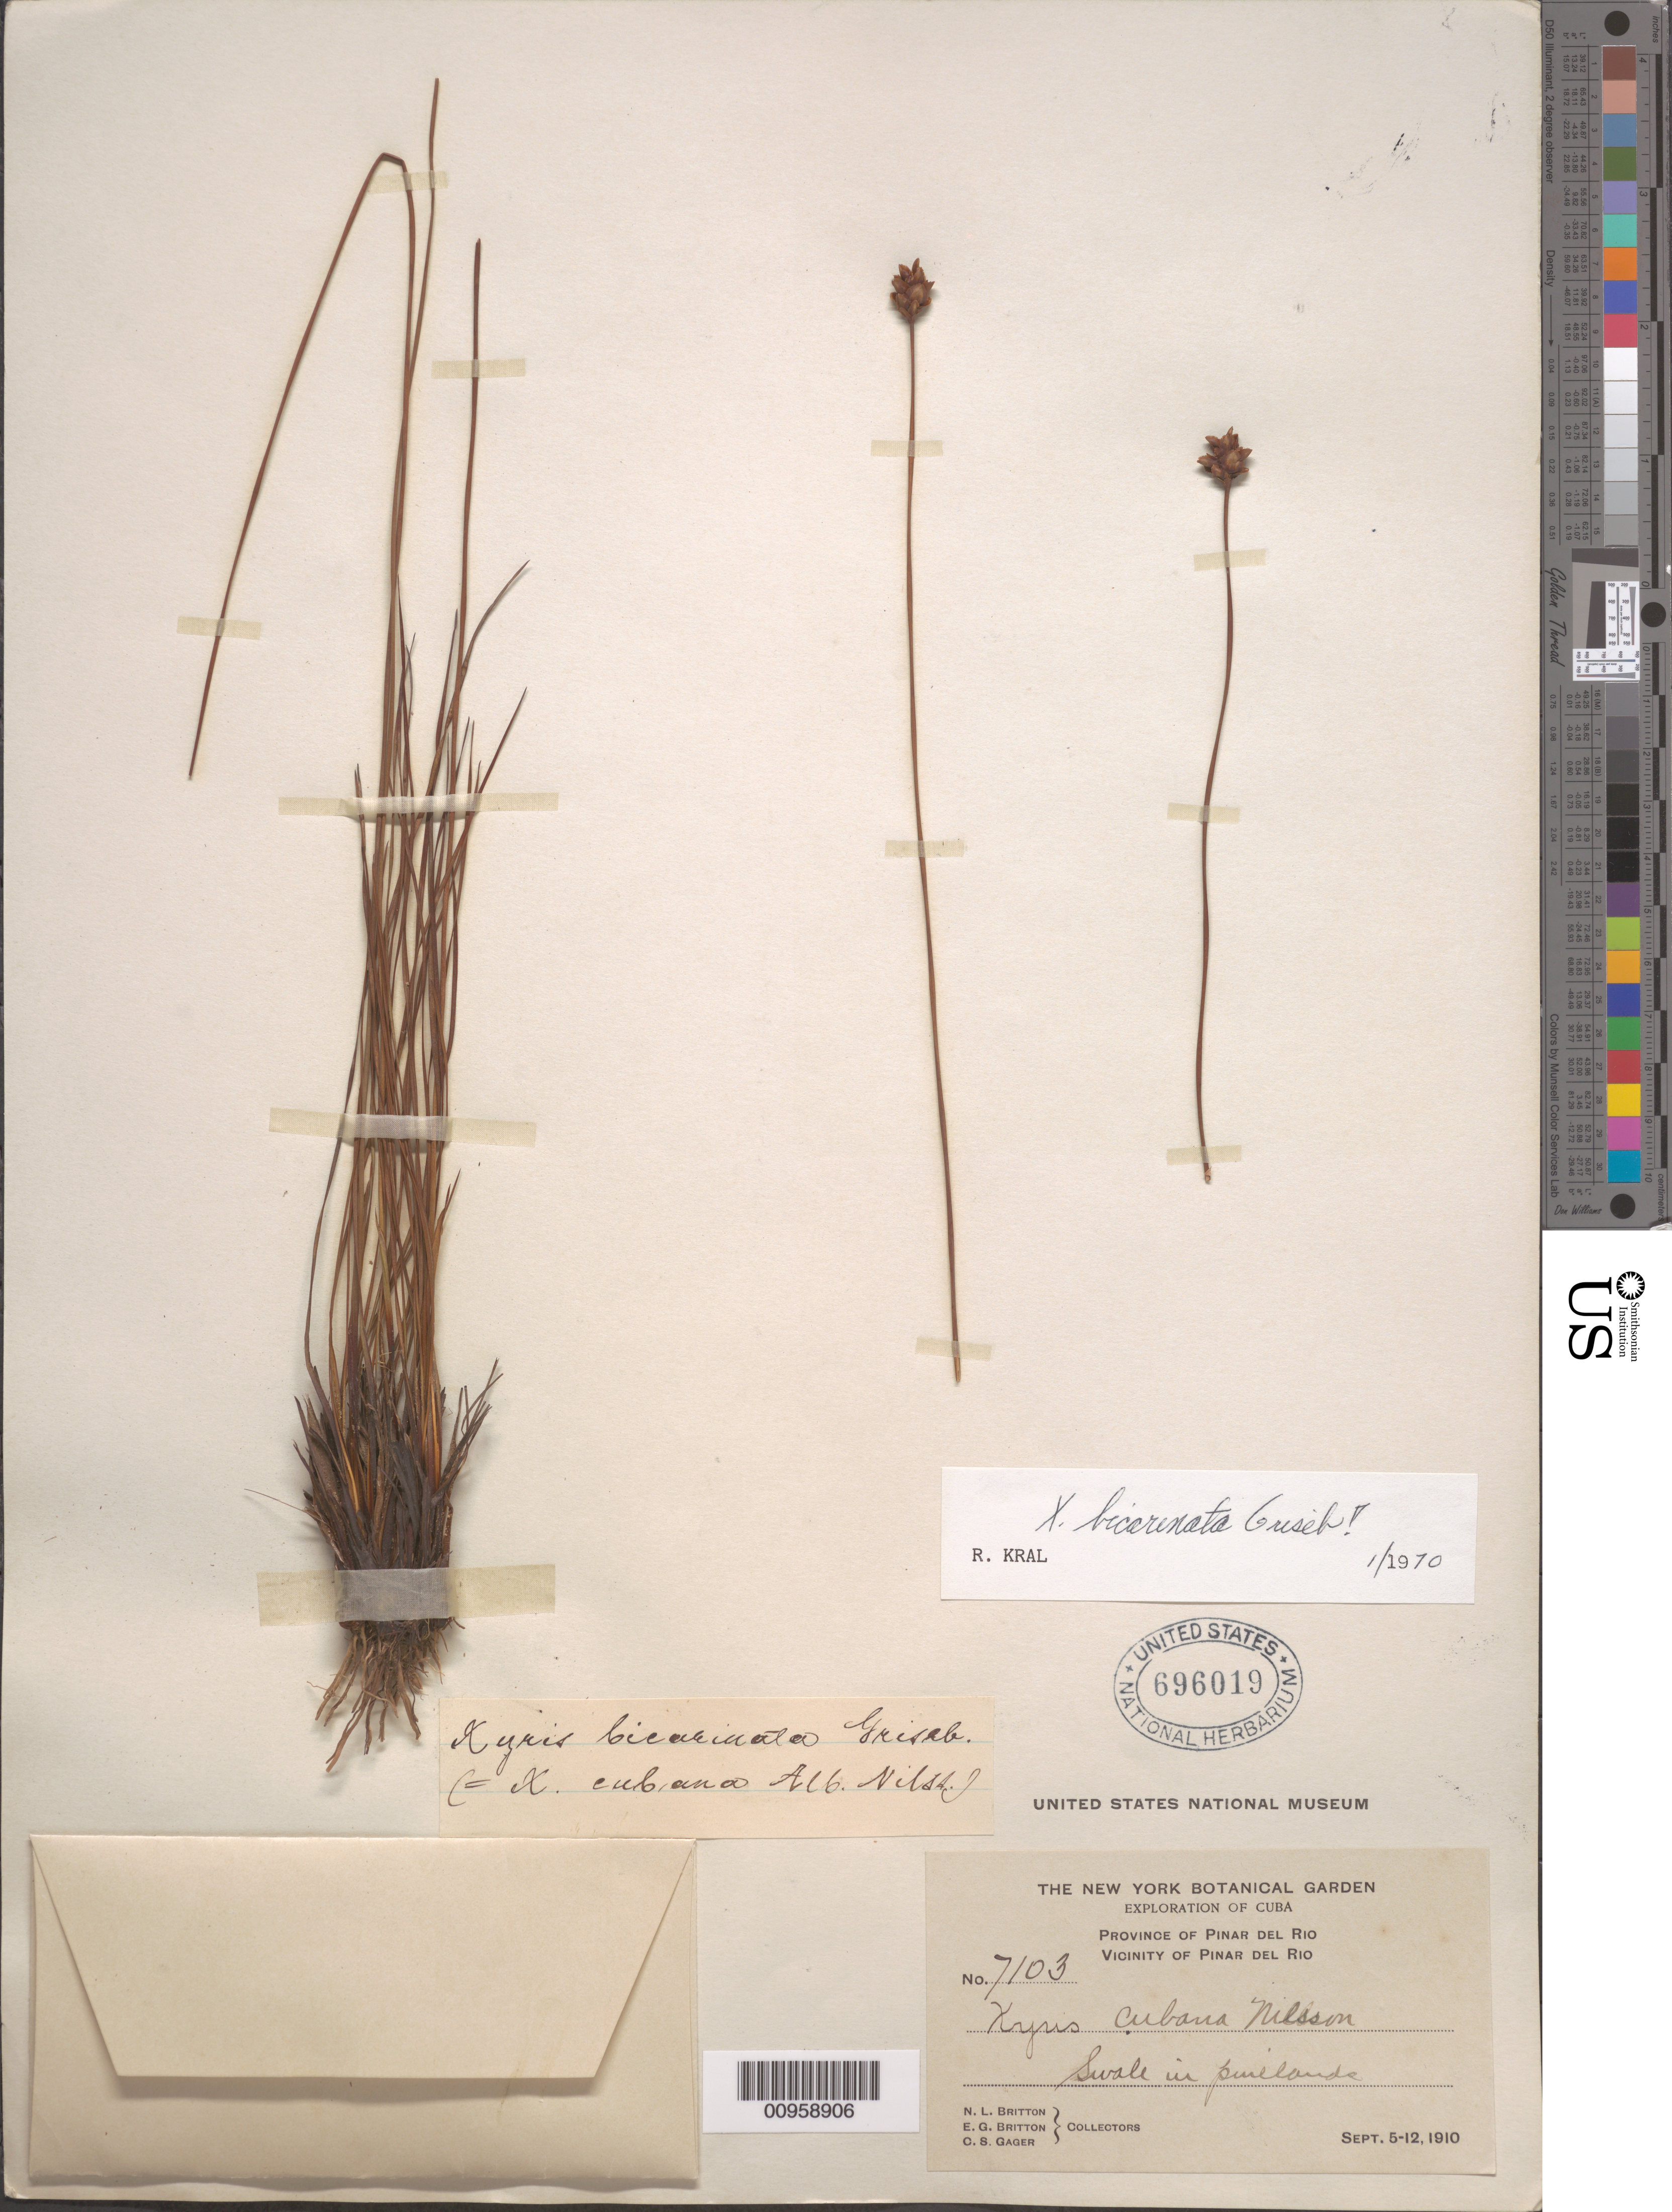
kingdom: Plantae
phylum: Tracheophyta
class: Liliopsida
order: Poales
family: Xyridaceae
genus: Xyris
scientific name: Xyris bicarinata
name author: Griseb.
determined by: Kral, Robert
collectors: N. Britton, E. G. Britton & C. Gager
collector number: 7103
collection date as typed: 05 Sep 1910 to 12 Sep 1910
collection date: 1910-09-05/1910-09-12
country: Cuba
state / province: Pinar del Rio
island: Cuba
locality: Vicinity of Pinar del Rio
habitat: Swale in pinelands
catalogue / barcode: US 696019